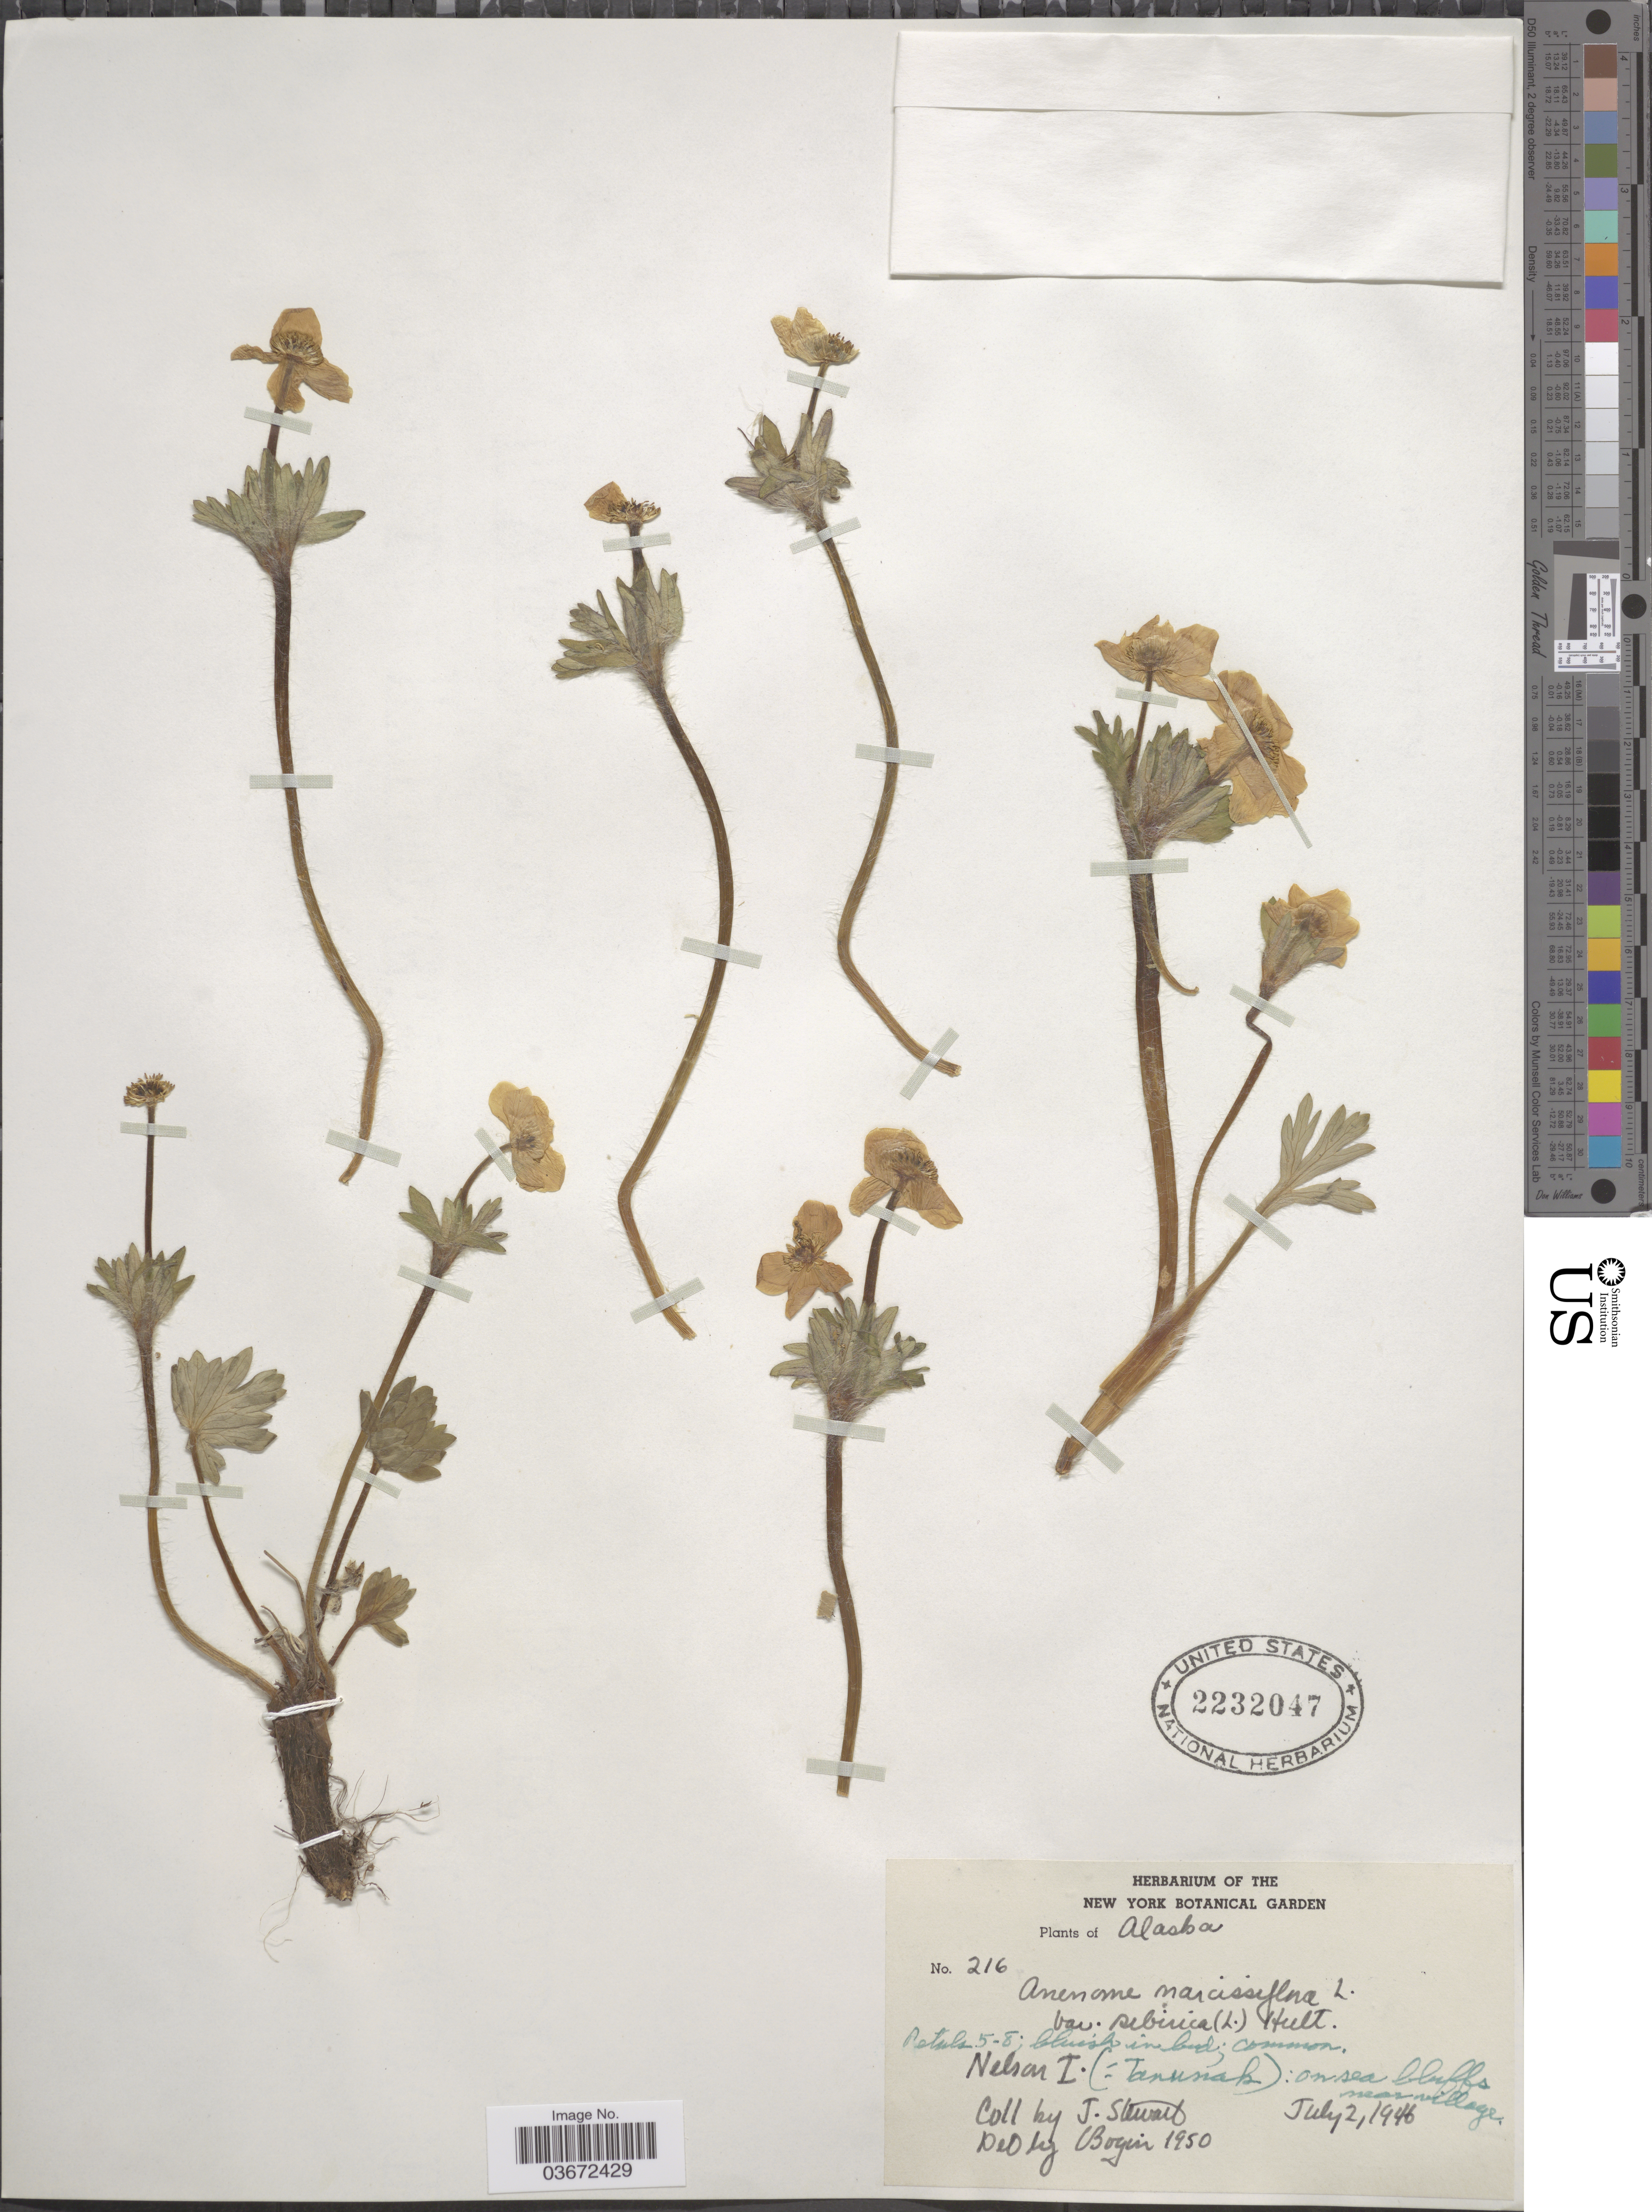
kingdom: Plantae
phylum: Tracheophyta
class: Magnoliopsida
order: Ranunculales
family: Ranunculaceae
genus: Anemone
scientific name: Anemone narcissiflora var. sibirica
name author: (L.) Tamura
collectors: J. Stewart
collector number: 216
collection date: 1946-07-02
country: United States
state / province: Alaska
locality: Nelson I. (= Tanunak): on sea bluffs near village.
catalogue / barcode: US 2232047